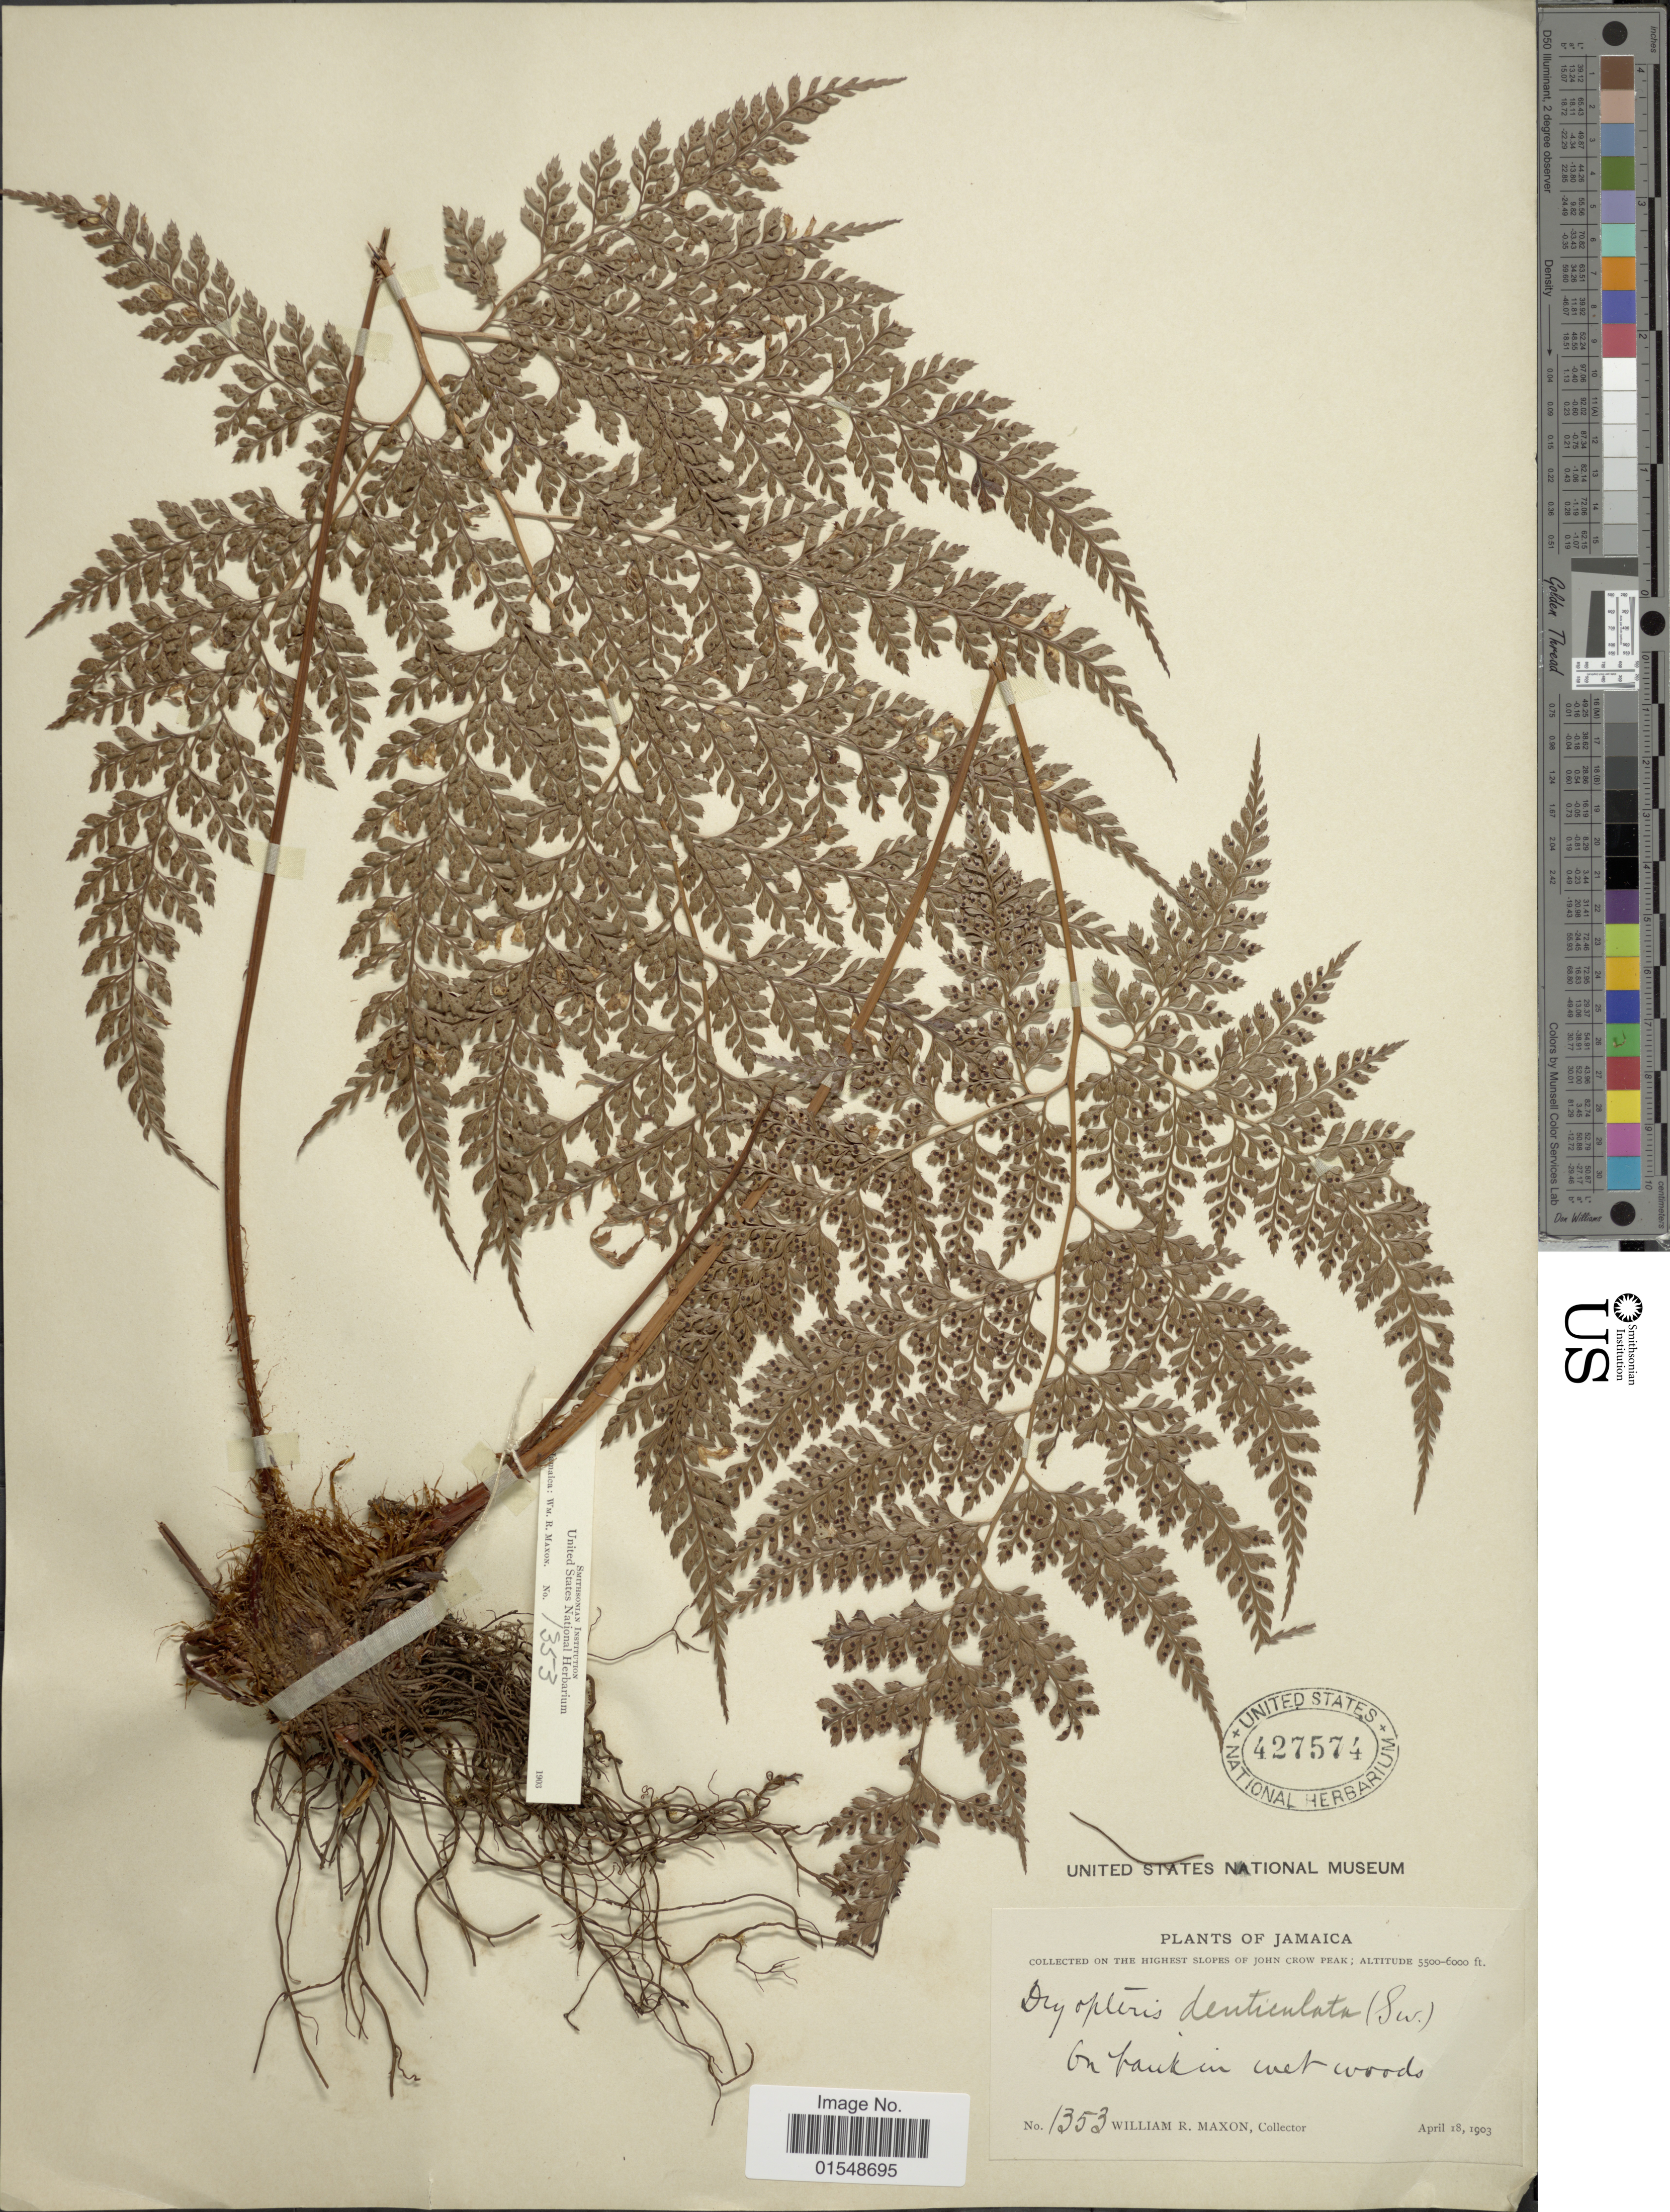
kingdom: Plantae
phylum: Tracheophyta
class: Polypodiopsida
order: Polypodiales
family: Dryopteridaceae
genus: Arachniodes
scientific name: Arachniodes denticulata var. denticulata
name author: (Sw.) Ching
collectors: W. R. Maxon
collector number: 1353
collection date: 1903-04-18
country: Jamaica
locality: On the highest slopes of John Crow Peak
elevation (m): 1676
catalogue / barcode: US 427574